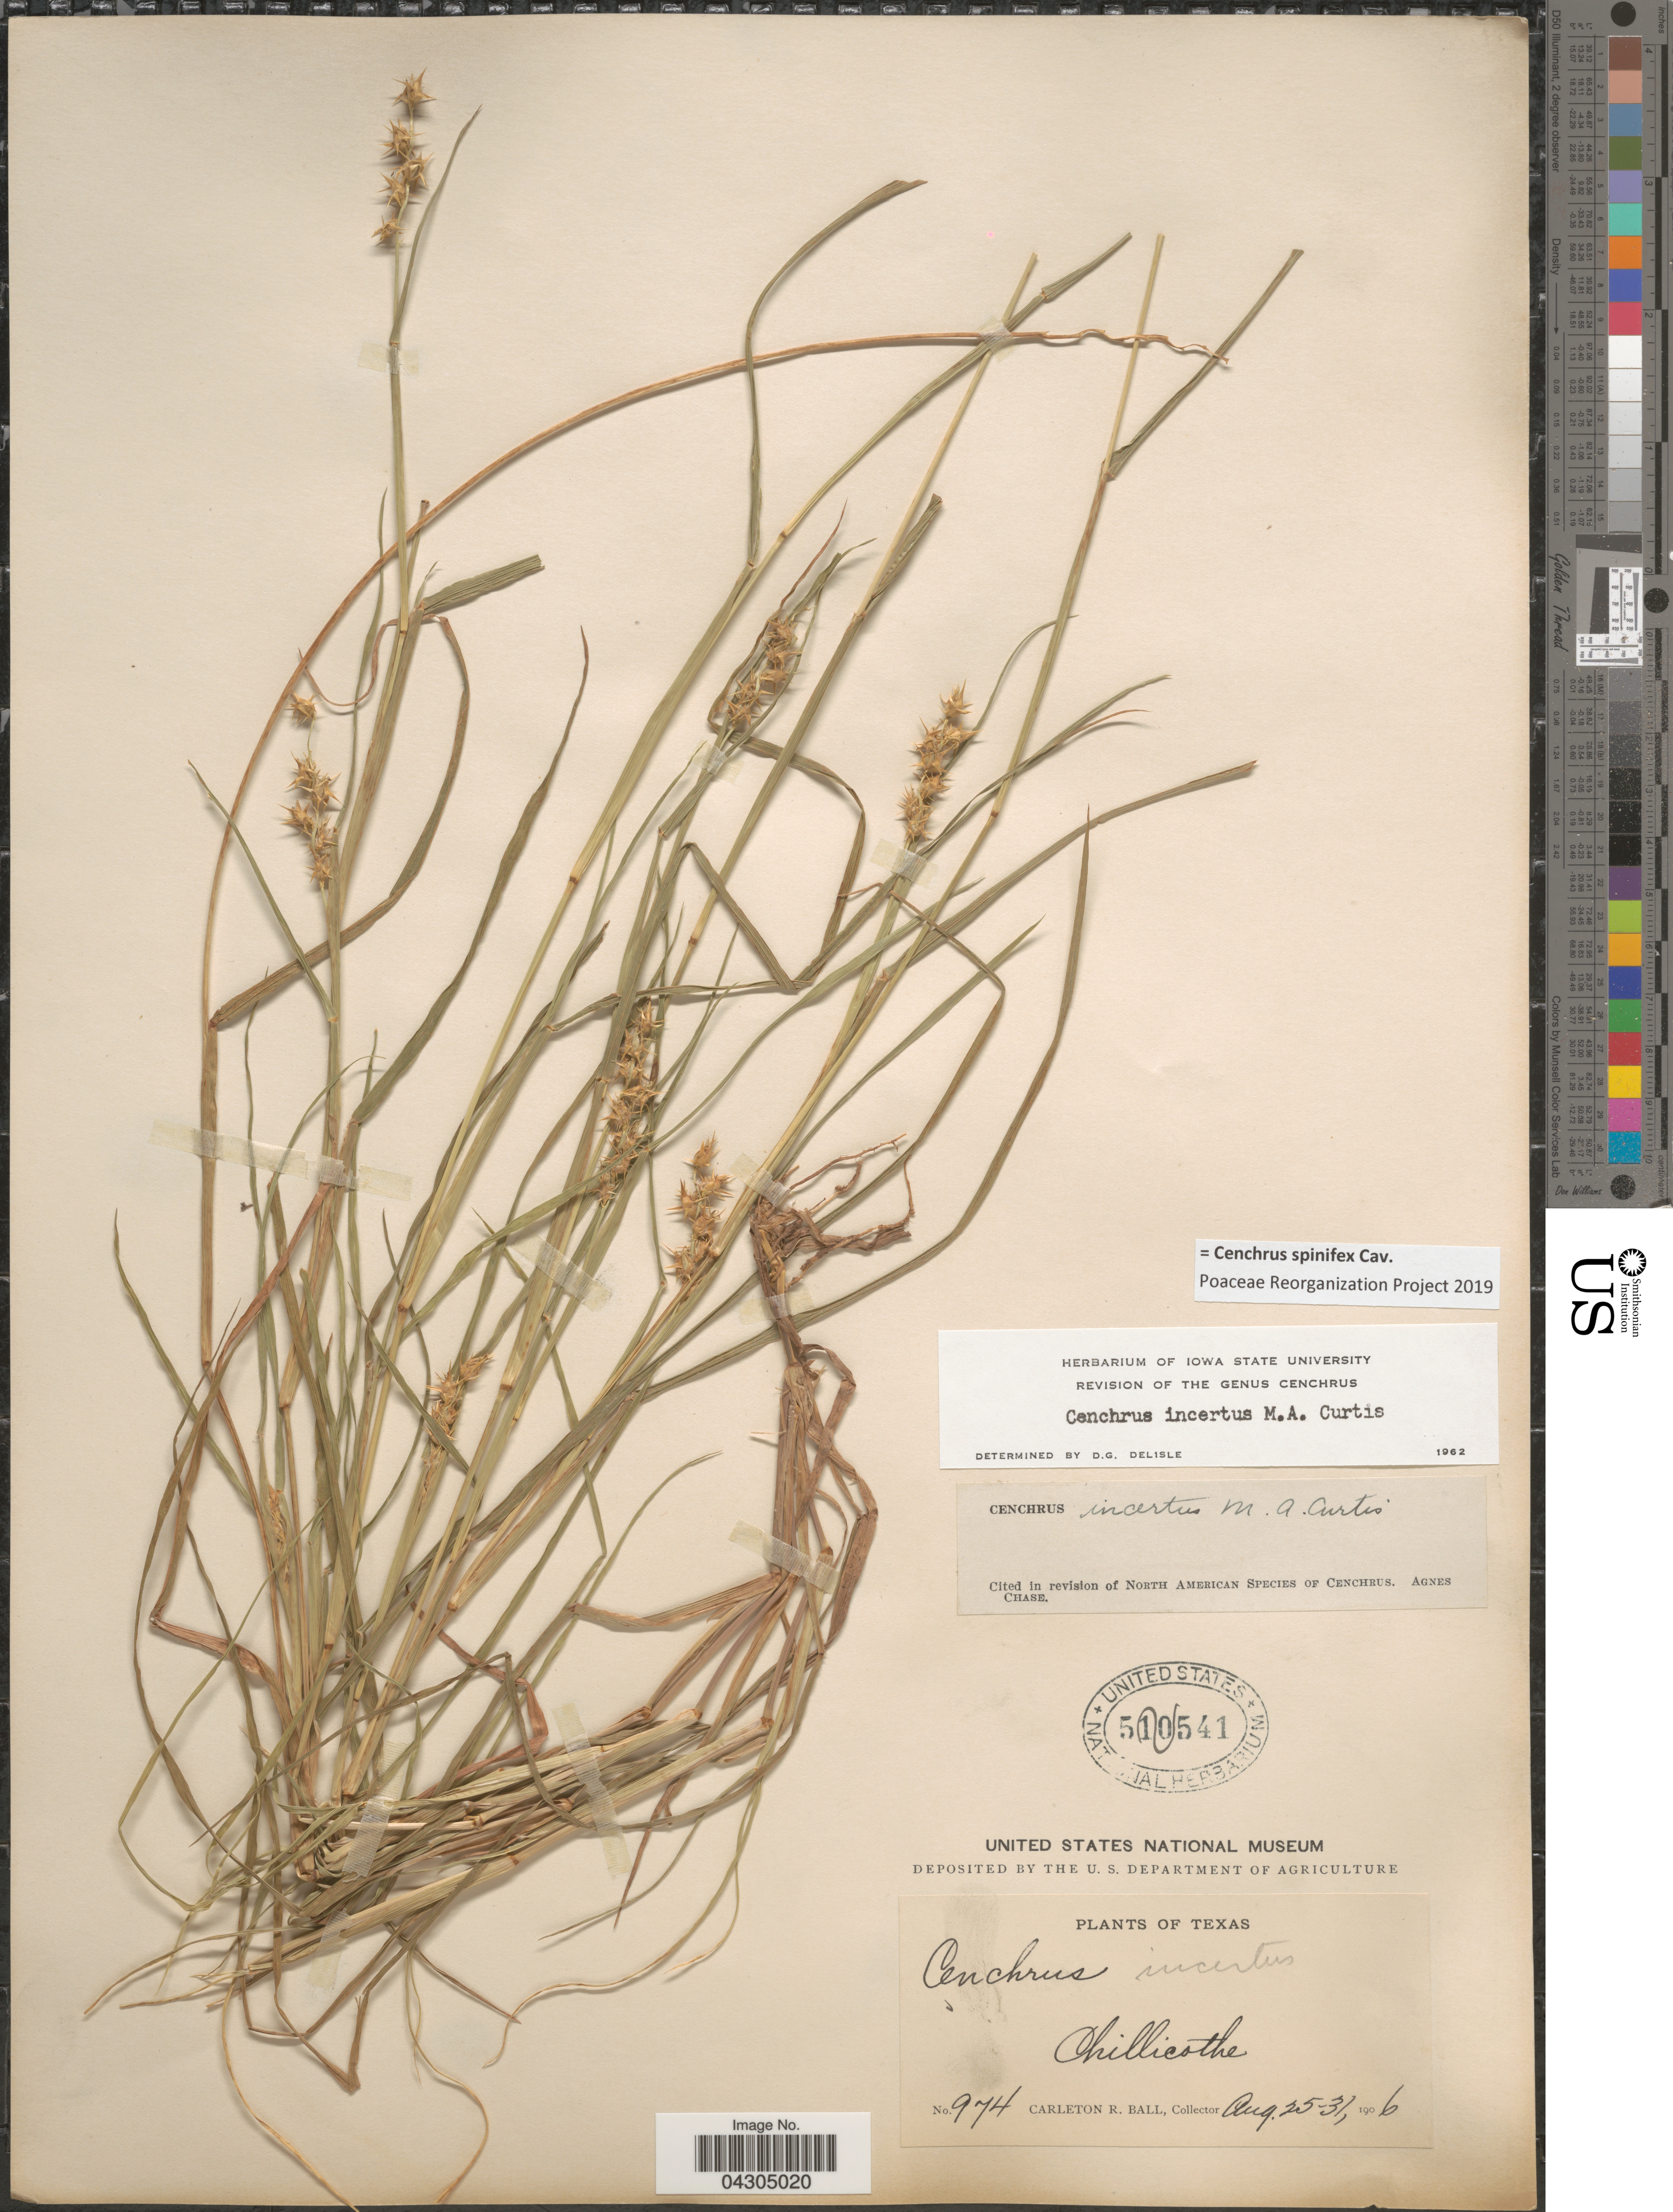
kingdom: Plantae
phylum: Tracheophyta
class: Liliopsida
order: Poales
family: Poaceae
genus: Cenchrus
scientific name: Cenchrus spinifex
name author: Cav.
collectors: C. R. Ball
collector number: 974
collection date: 1906-08-25/1906-08-31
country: United States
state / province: Texas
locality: Chillicothe.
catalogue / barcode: US 510541